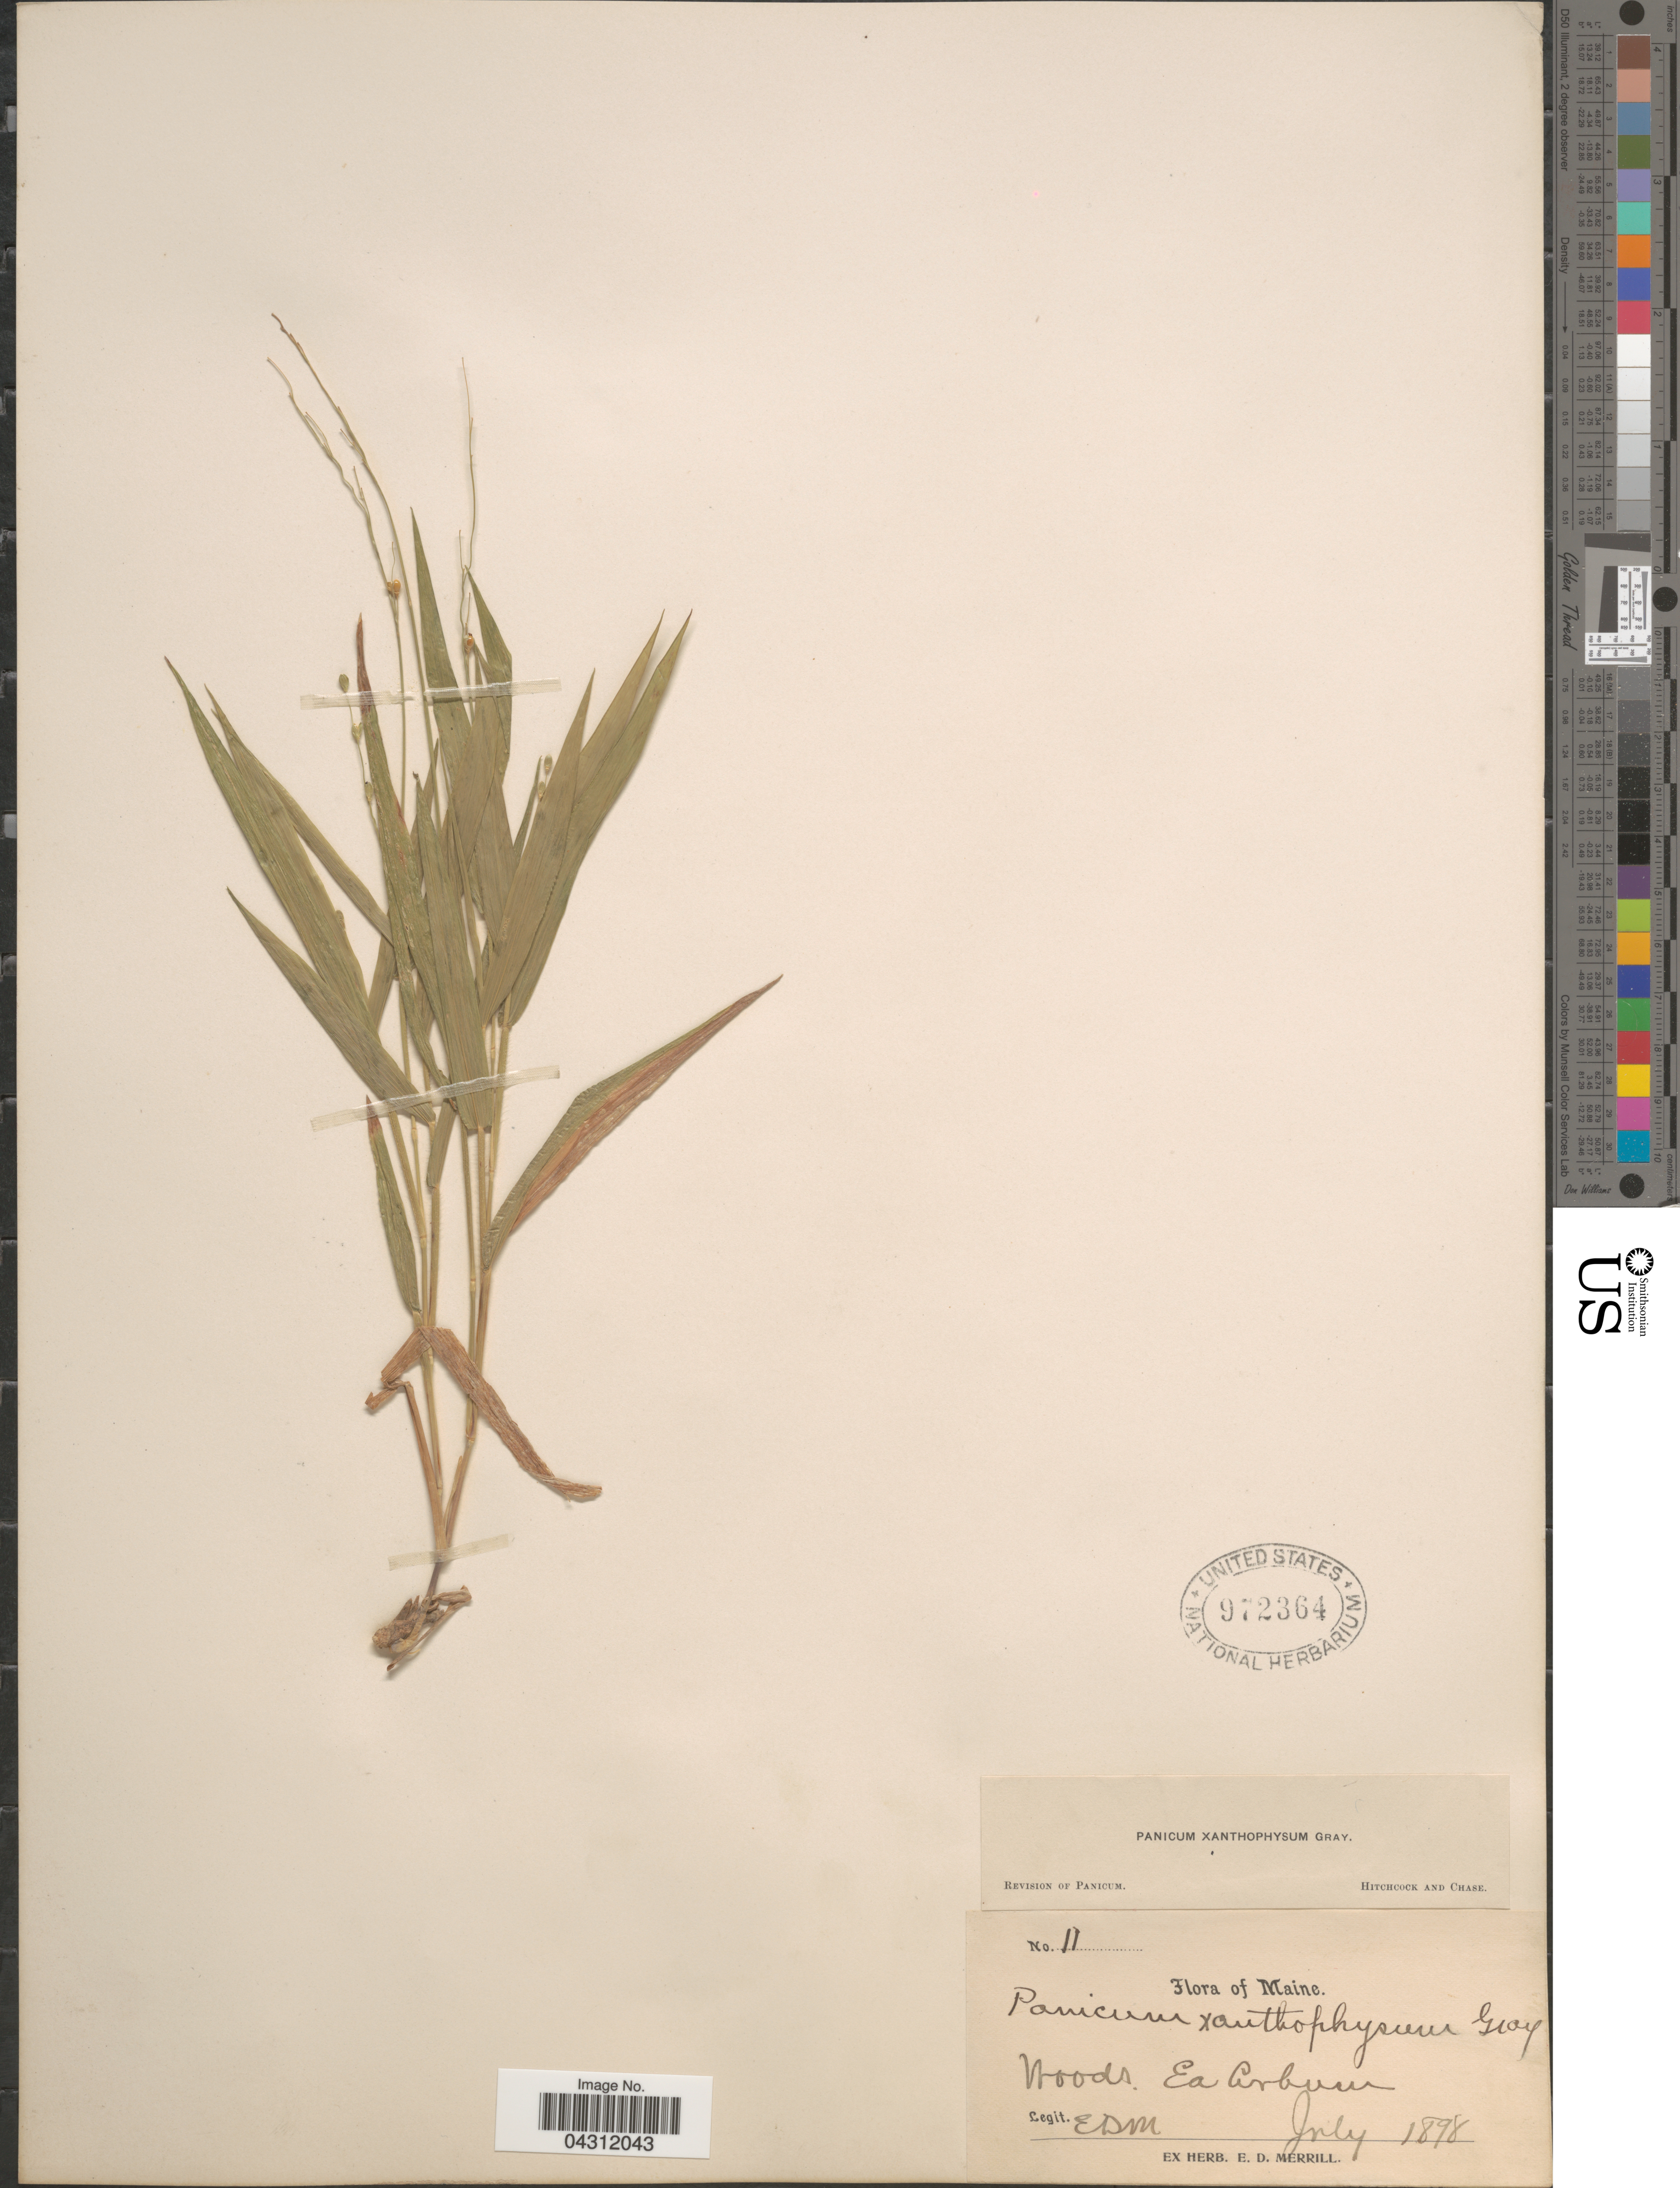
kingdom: Plantae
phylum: Tracheophyta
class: Liliopsida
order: Poales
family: Poaceae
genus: Dichanthelium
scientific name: Dichanthelium xanthophysum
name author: (A. Gray) Freckmann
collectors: E. D. Merrill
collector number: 11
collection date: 1898-07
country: United States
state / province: Maine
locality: Woods. Ea Arburn.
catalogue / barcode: US 972364